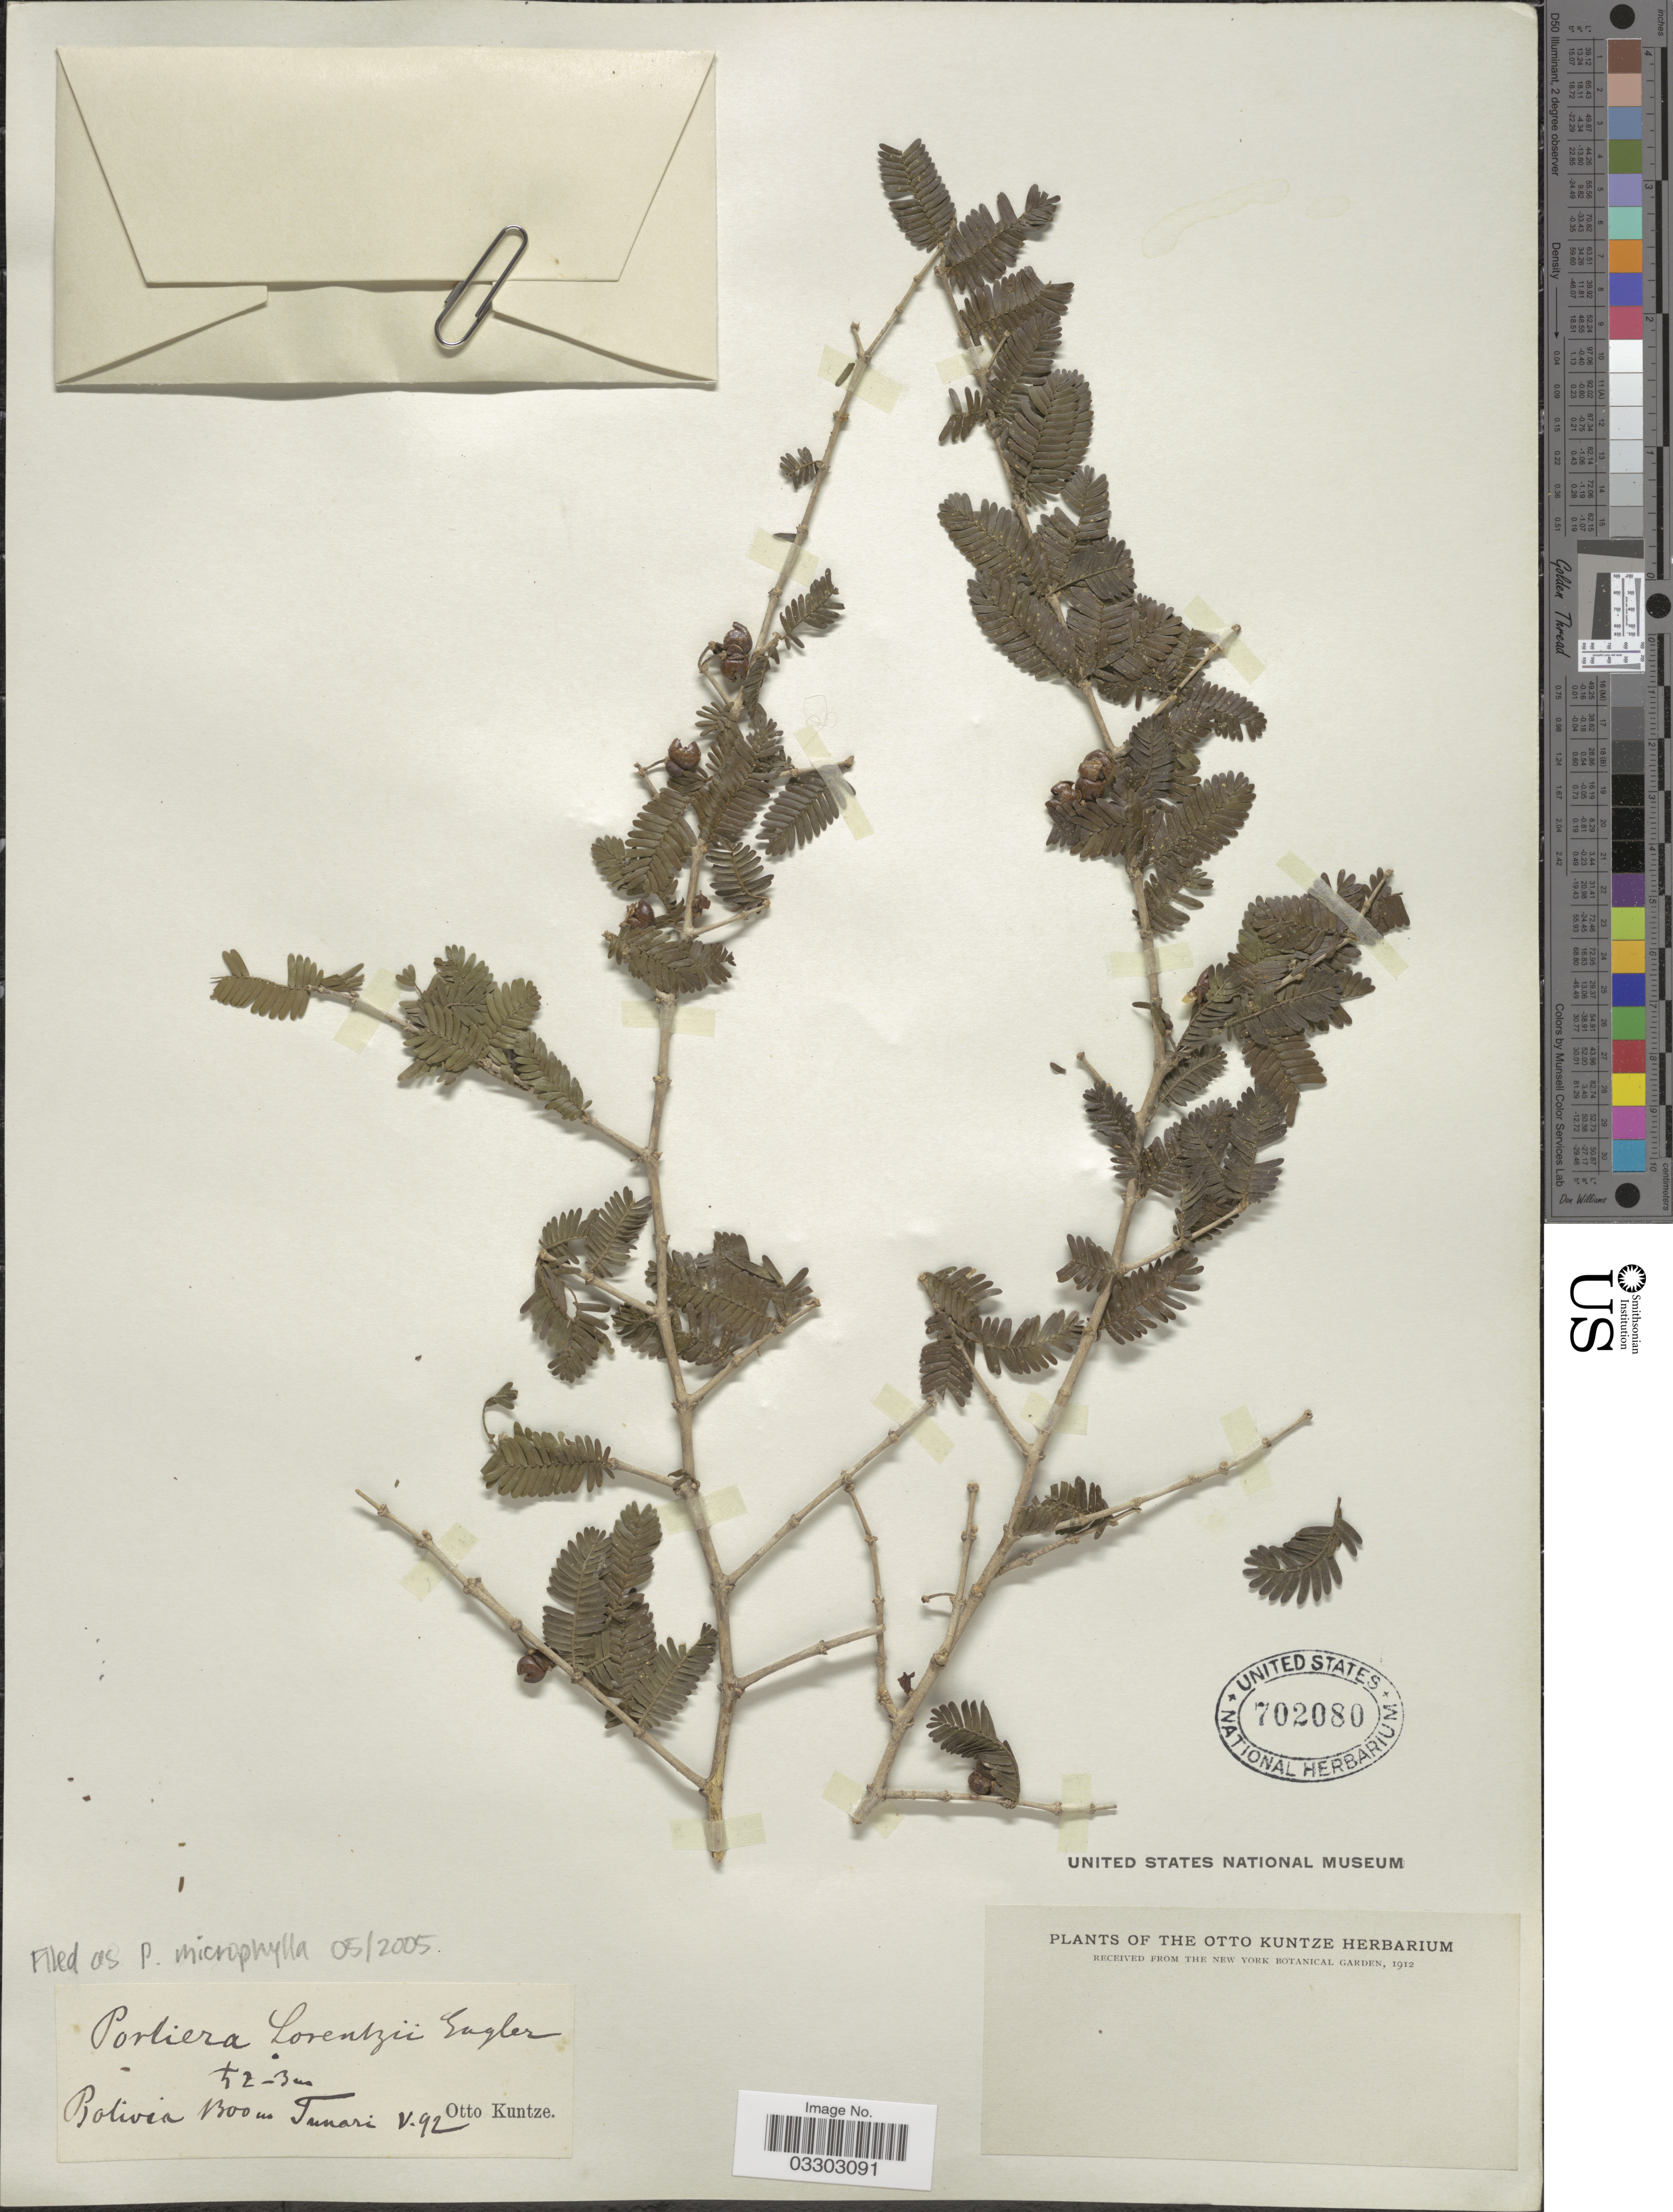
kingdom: Plantae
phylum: Tracheophyta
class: Magnoliopsida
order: Zygophyllales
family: Zygophyllaceae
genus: Porlieria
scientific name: Porlieria microphylla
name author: (Baill.) Descole et al.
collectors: C.E.O. Kuntze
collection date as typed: Transcribed d/m/y: /5/92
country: Bolivia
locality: Tunari.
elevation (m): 1300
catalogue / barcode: US 702080